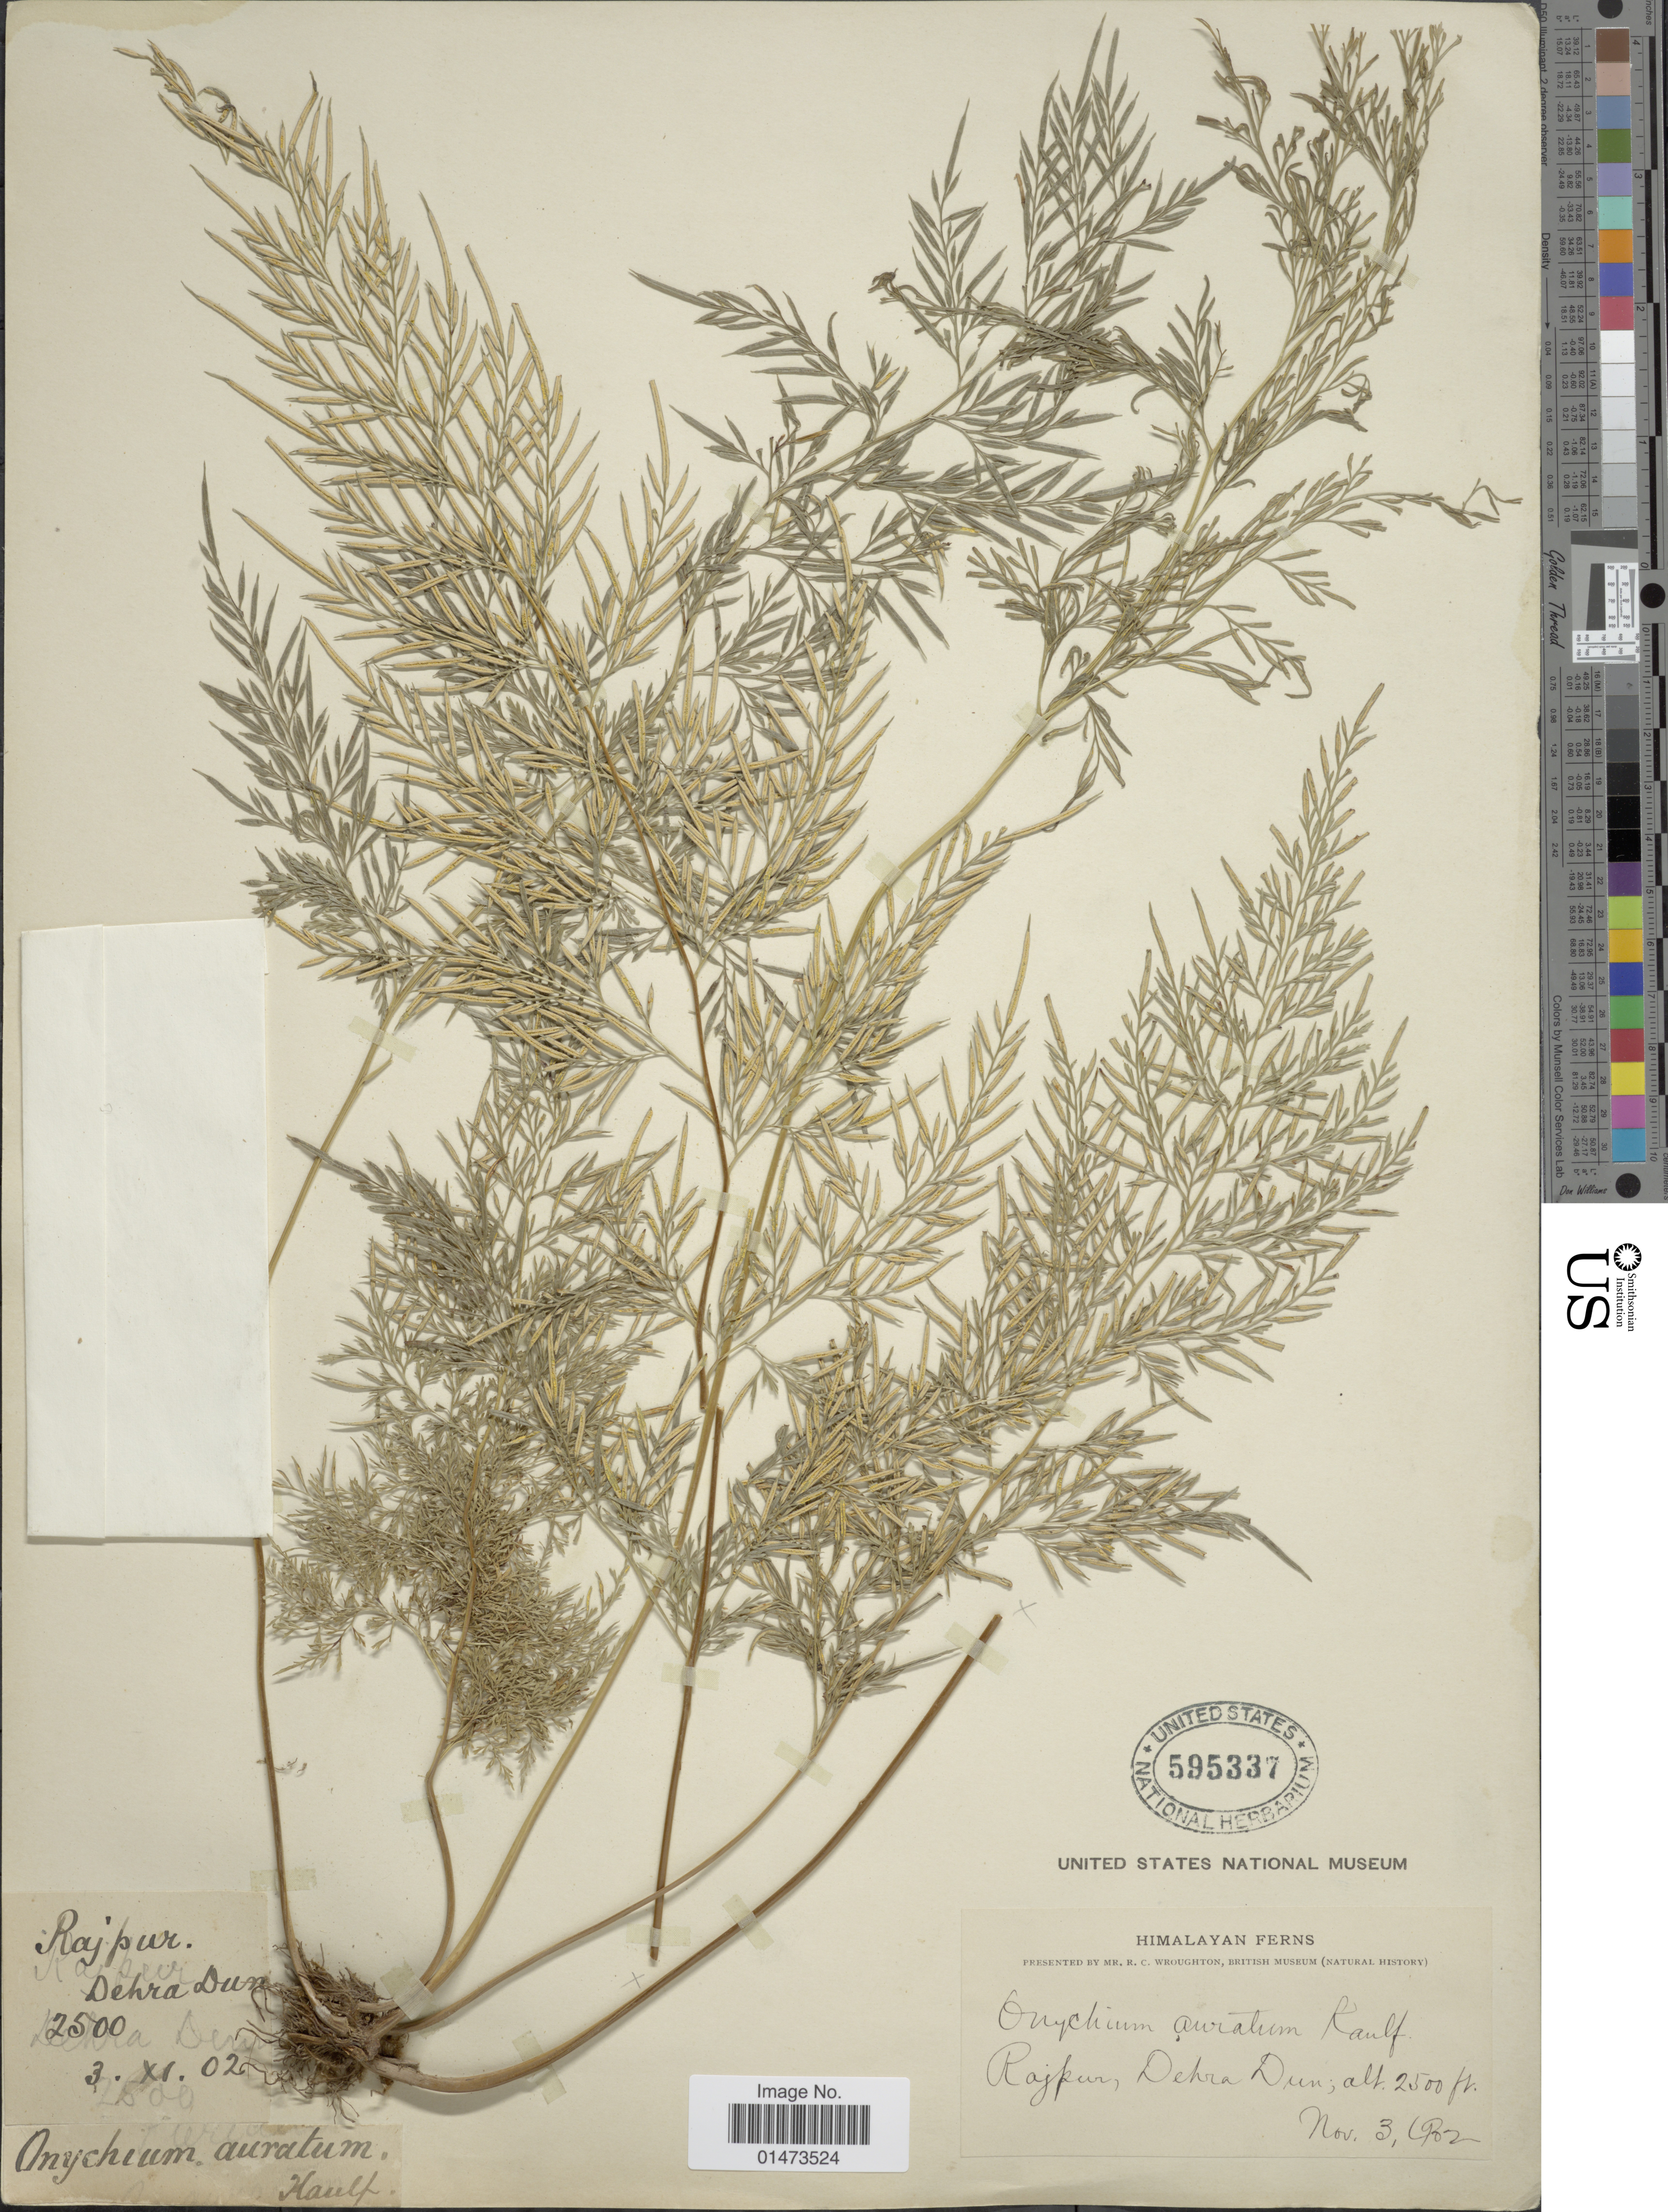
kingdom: Plantae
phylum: Tracheophyta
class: Polypodiopsida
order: Polypodiales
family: Pteridaceae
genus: Onychium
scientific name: Onychium siliculosum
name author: (Desv.) C. Chr.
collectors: R. Wroughton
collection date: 1902-11-03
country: India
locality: Rajpur, Dehra Dun, Himalayan.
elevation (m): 762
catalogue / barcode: US 595337